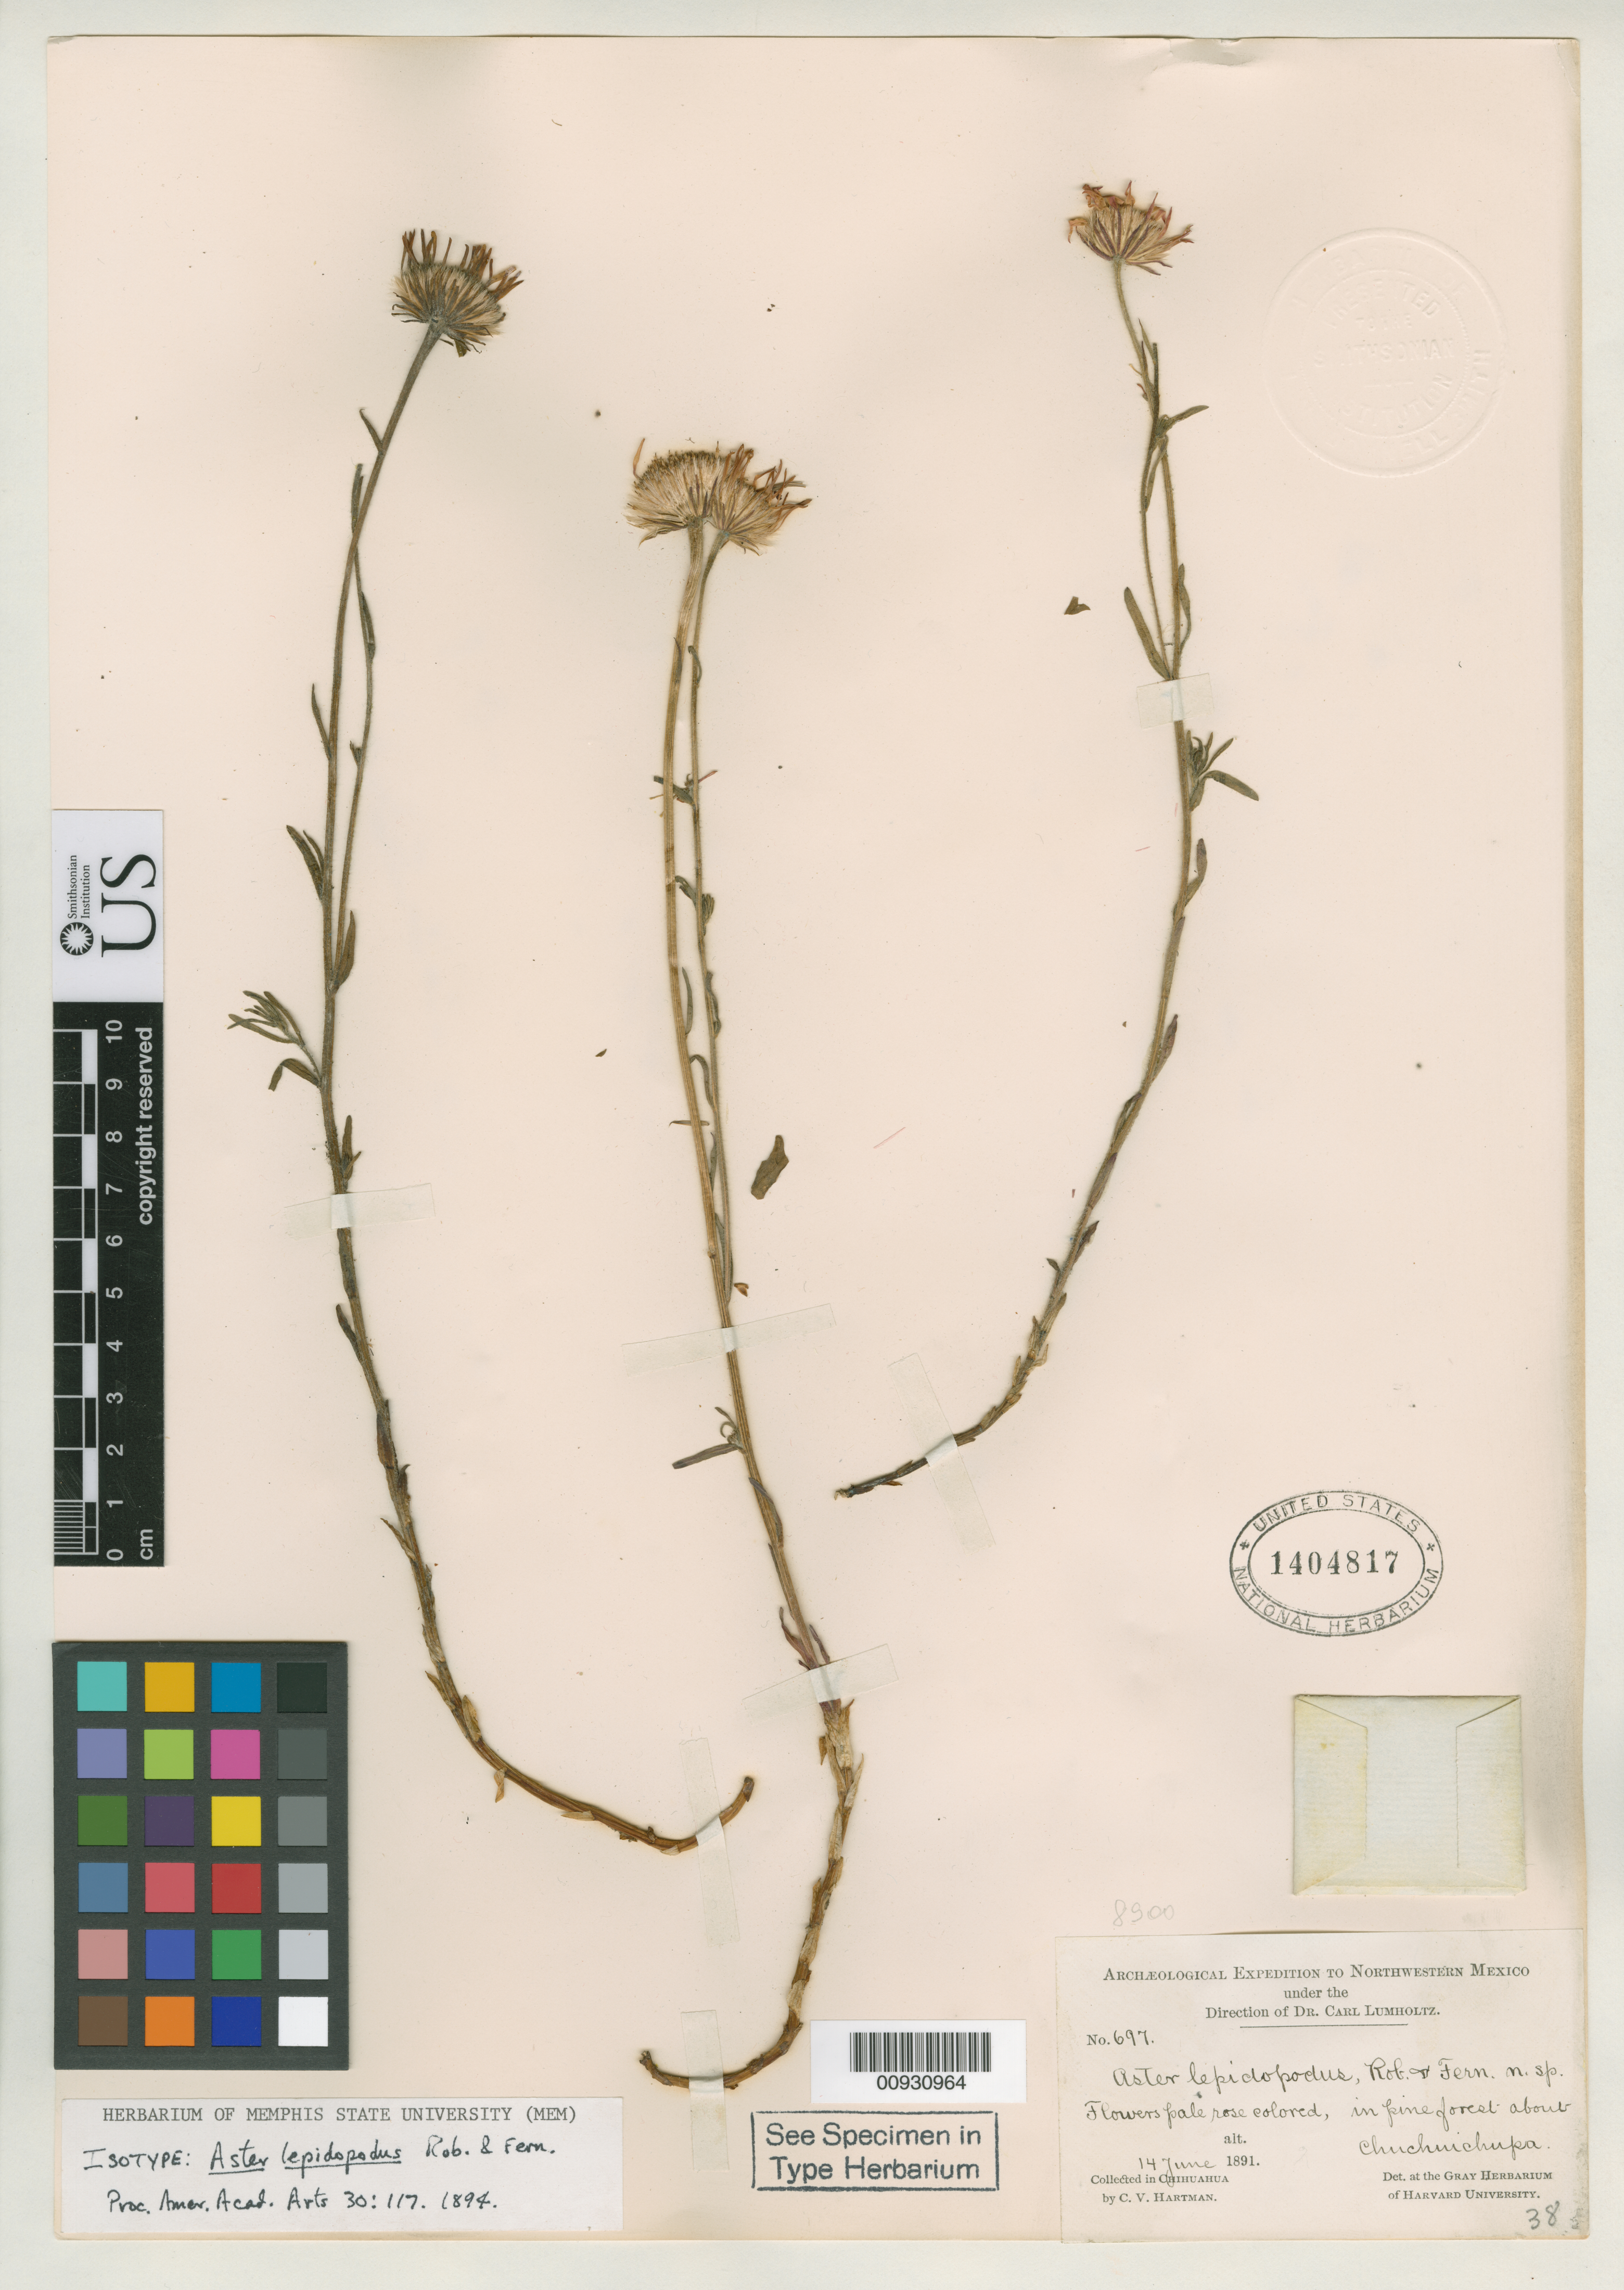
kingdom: Plantae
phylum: Tracheophyta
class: Magnoliopsida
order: Asterales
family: Asteraceae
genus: Aster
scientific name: Aster lepidopodus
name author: B.L. Rob. & Fernald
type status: Isotype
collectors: C. V. Hartman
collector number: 697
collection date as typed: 14 Jun 1891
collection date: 1891-06-14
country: Mexico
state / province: Chihuahua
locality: Chuchuichupa.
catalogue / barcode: US 1404817